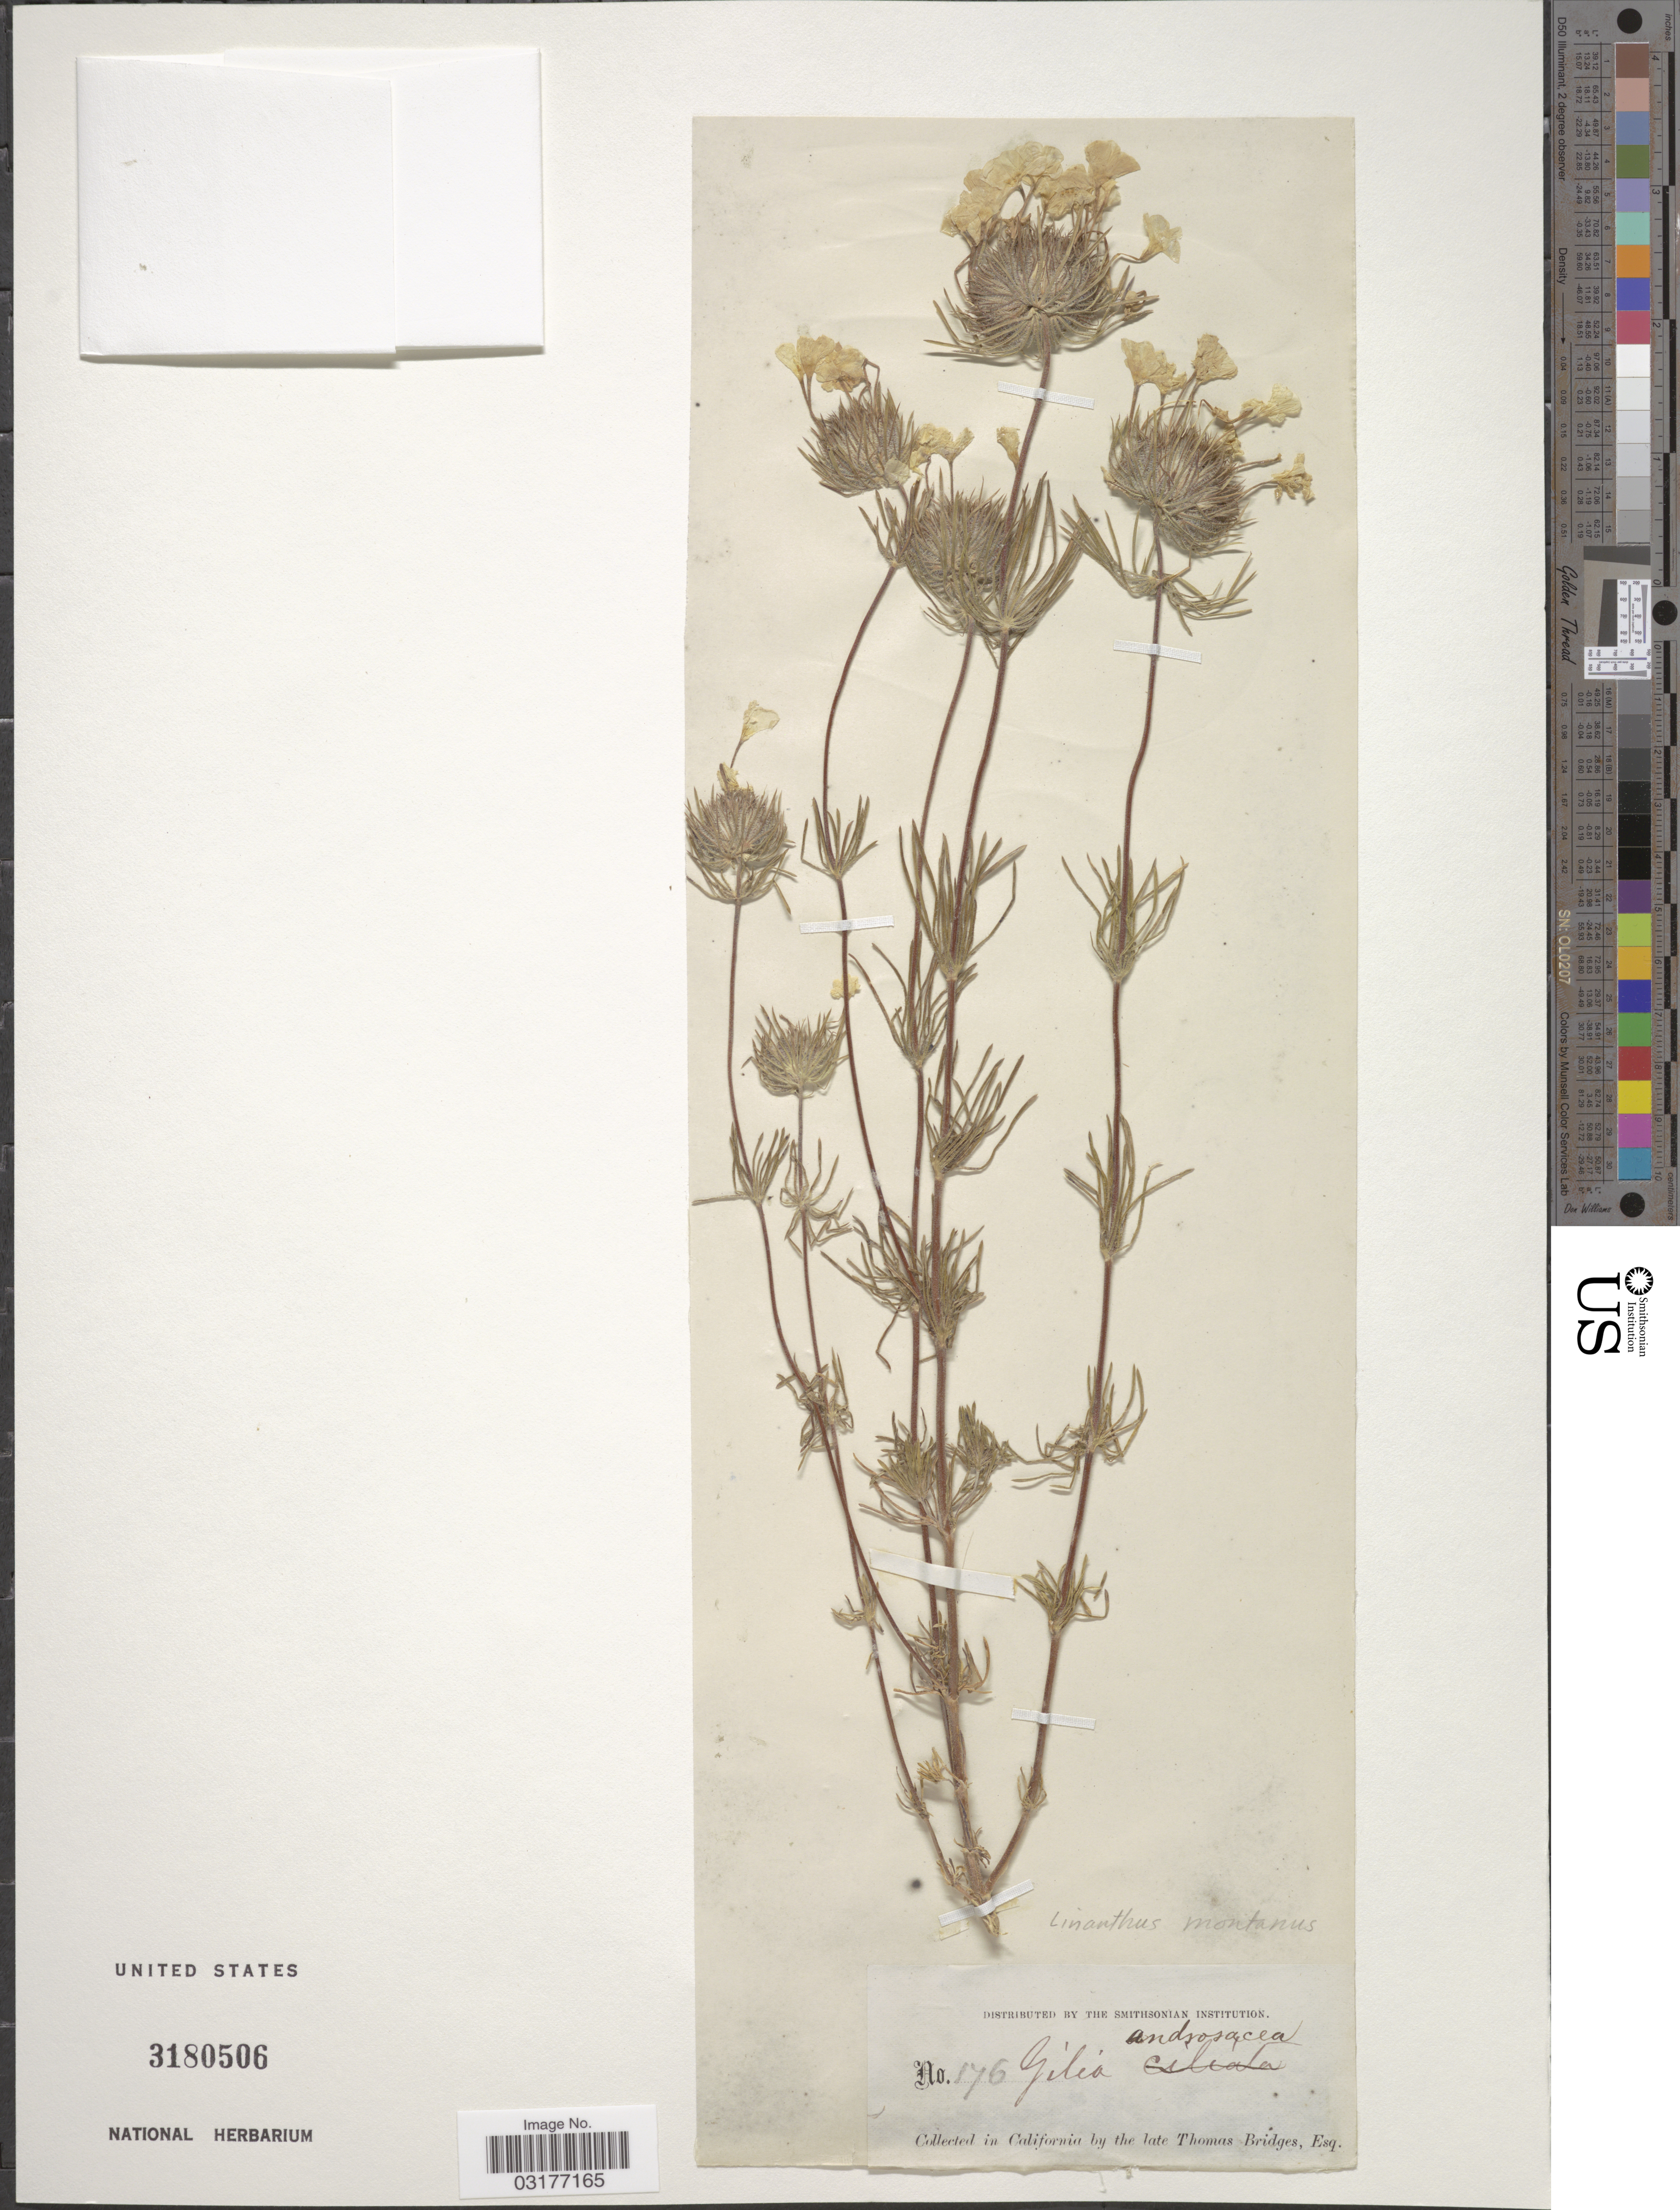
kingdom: Plantae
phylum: Tracheophyta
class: Magnoliopsida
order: Ericales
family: Polemoniaceae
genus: Leptosiphon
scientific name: Leptosiphon androsaceus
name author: Benth.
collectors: T. Bridges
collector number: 176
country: United States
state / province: California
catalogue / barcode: US 3180506